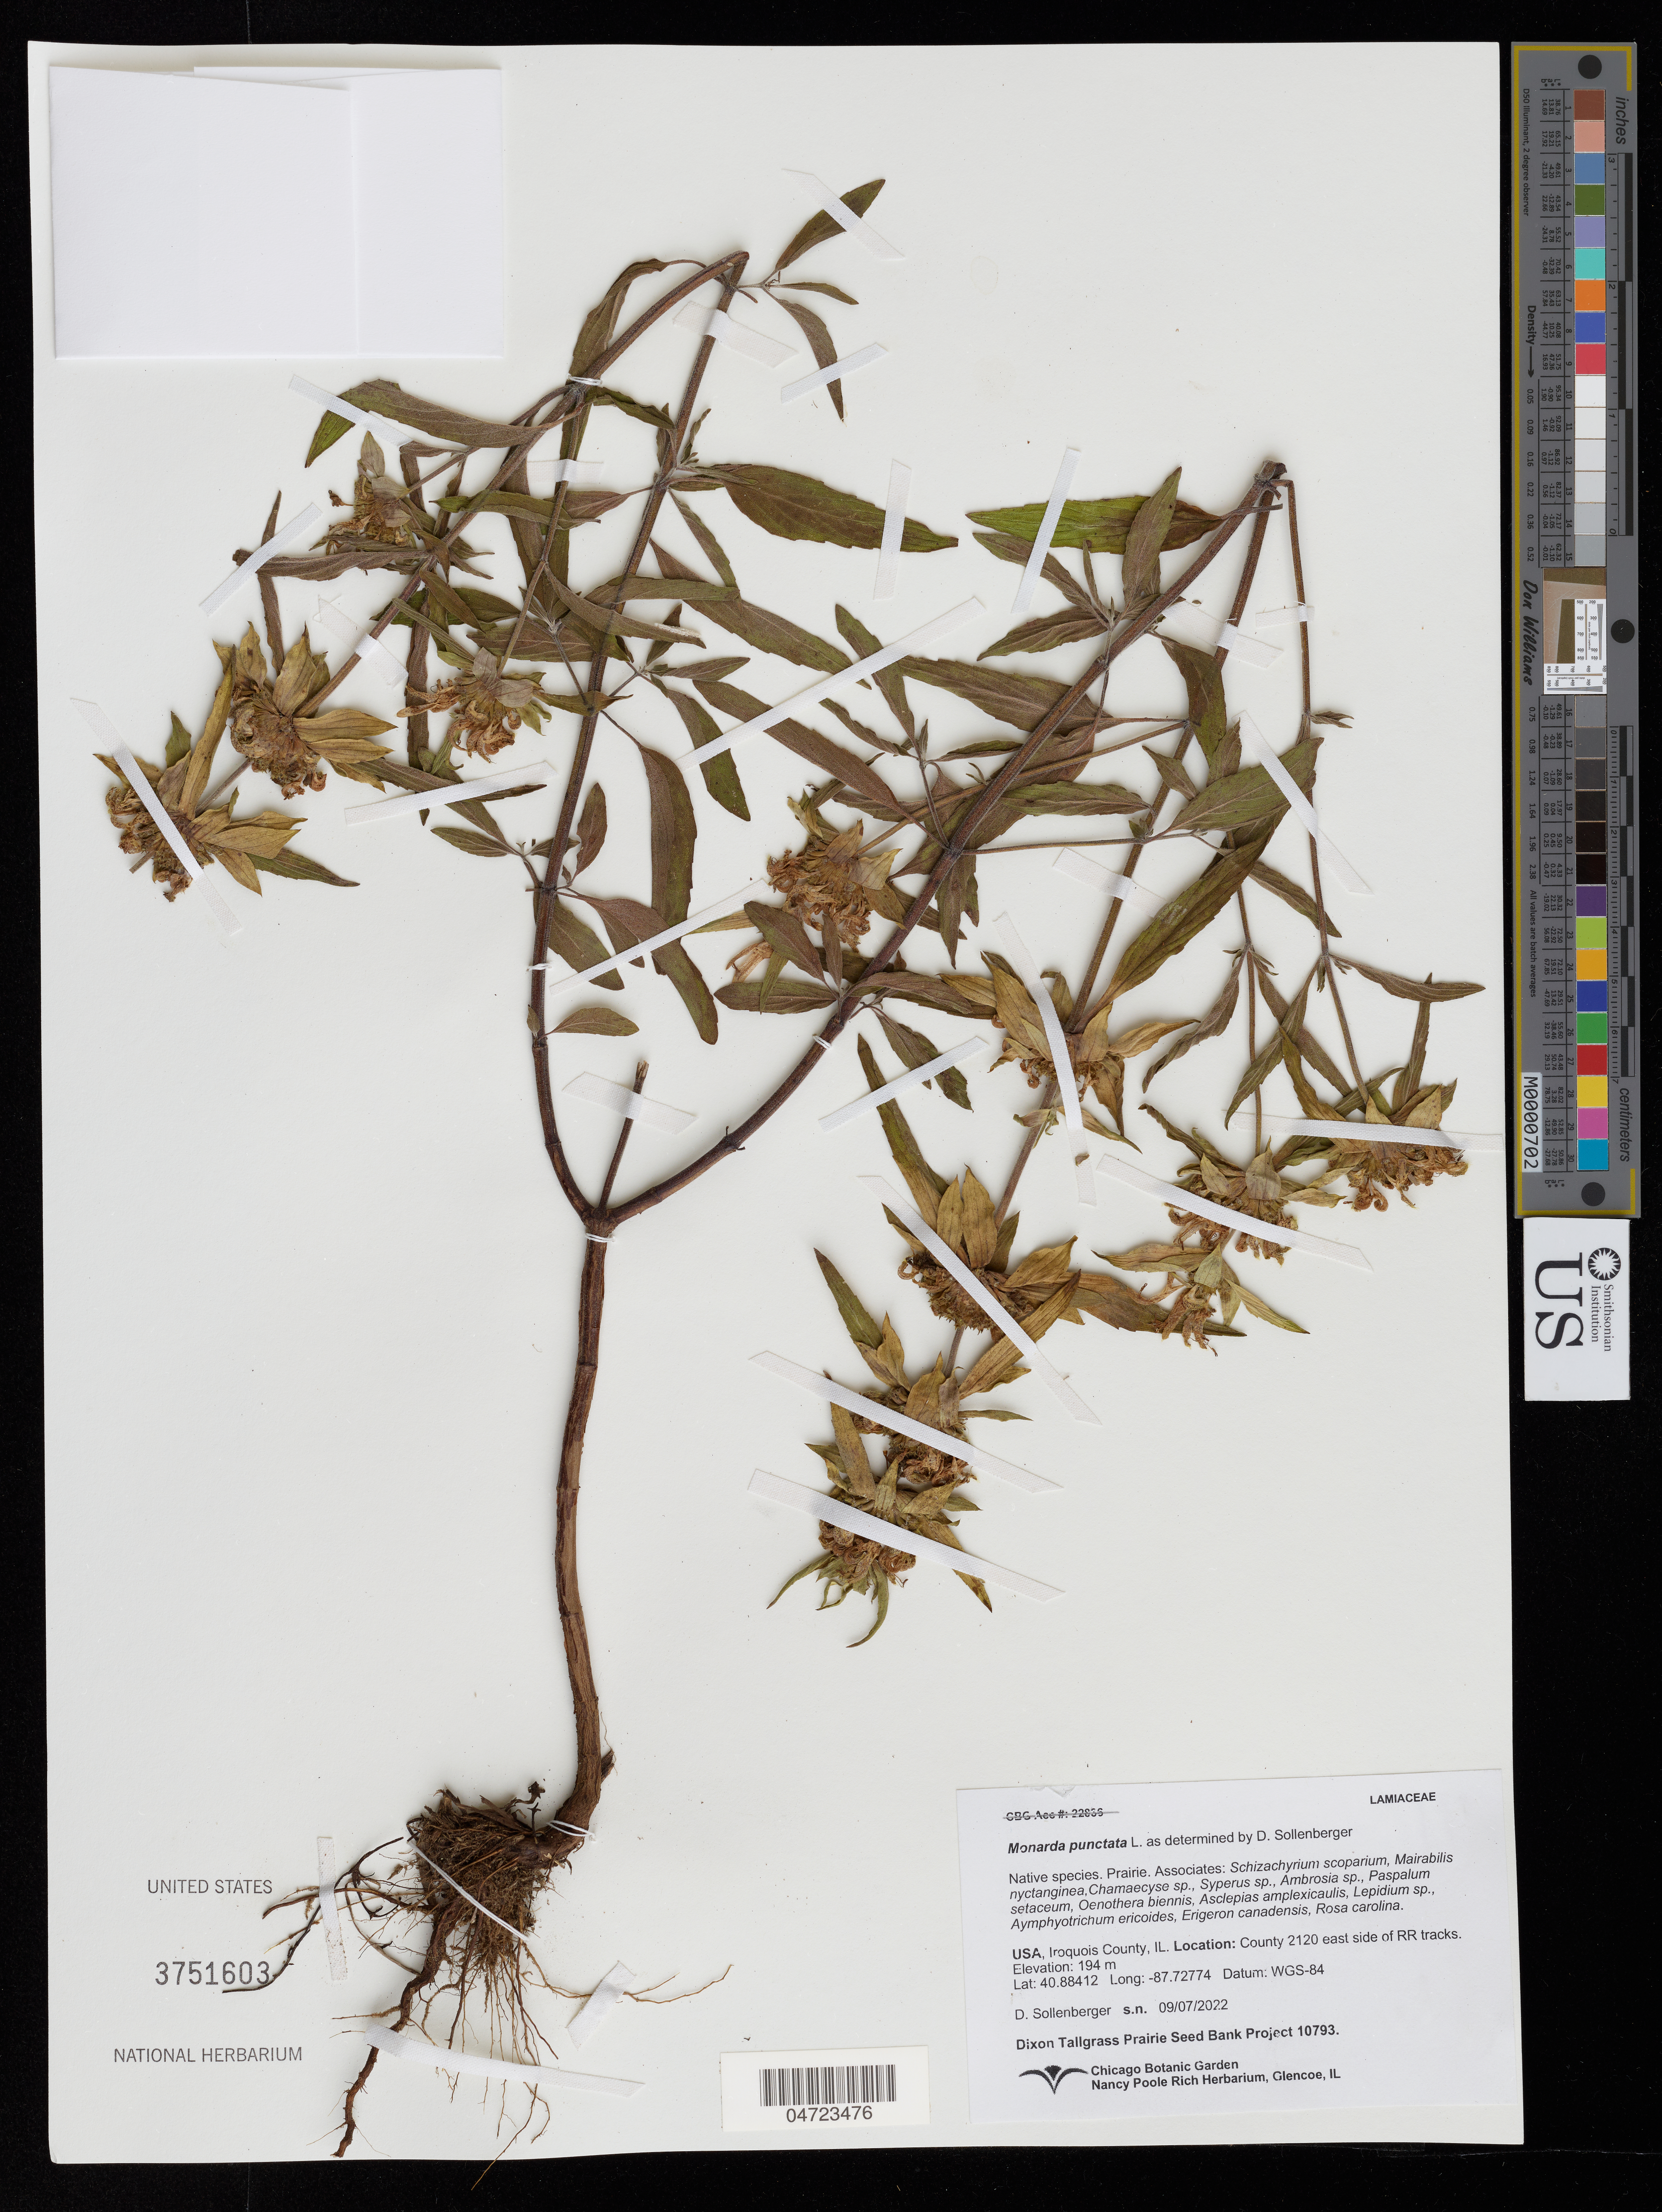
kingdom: Plantae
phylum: Tracheophyta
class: Magnoliopsida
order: Lamiales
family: Lamiaceae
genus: Monarda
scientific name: Monarda punctata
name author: L.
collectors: D. Sollenberger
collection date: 2022-09-07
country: United States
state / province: Illinois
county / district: Iroquois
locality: Iroquois County. County 2120 east side of RR tracks.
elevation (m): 194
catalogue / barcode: US 3751603